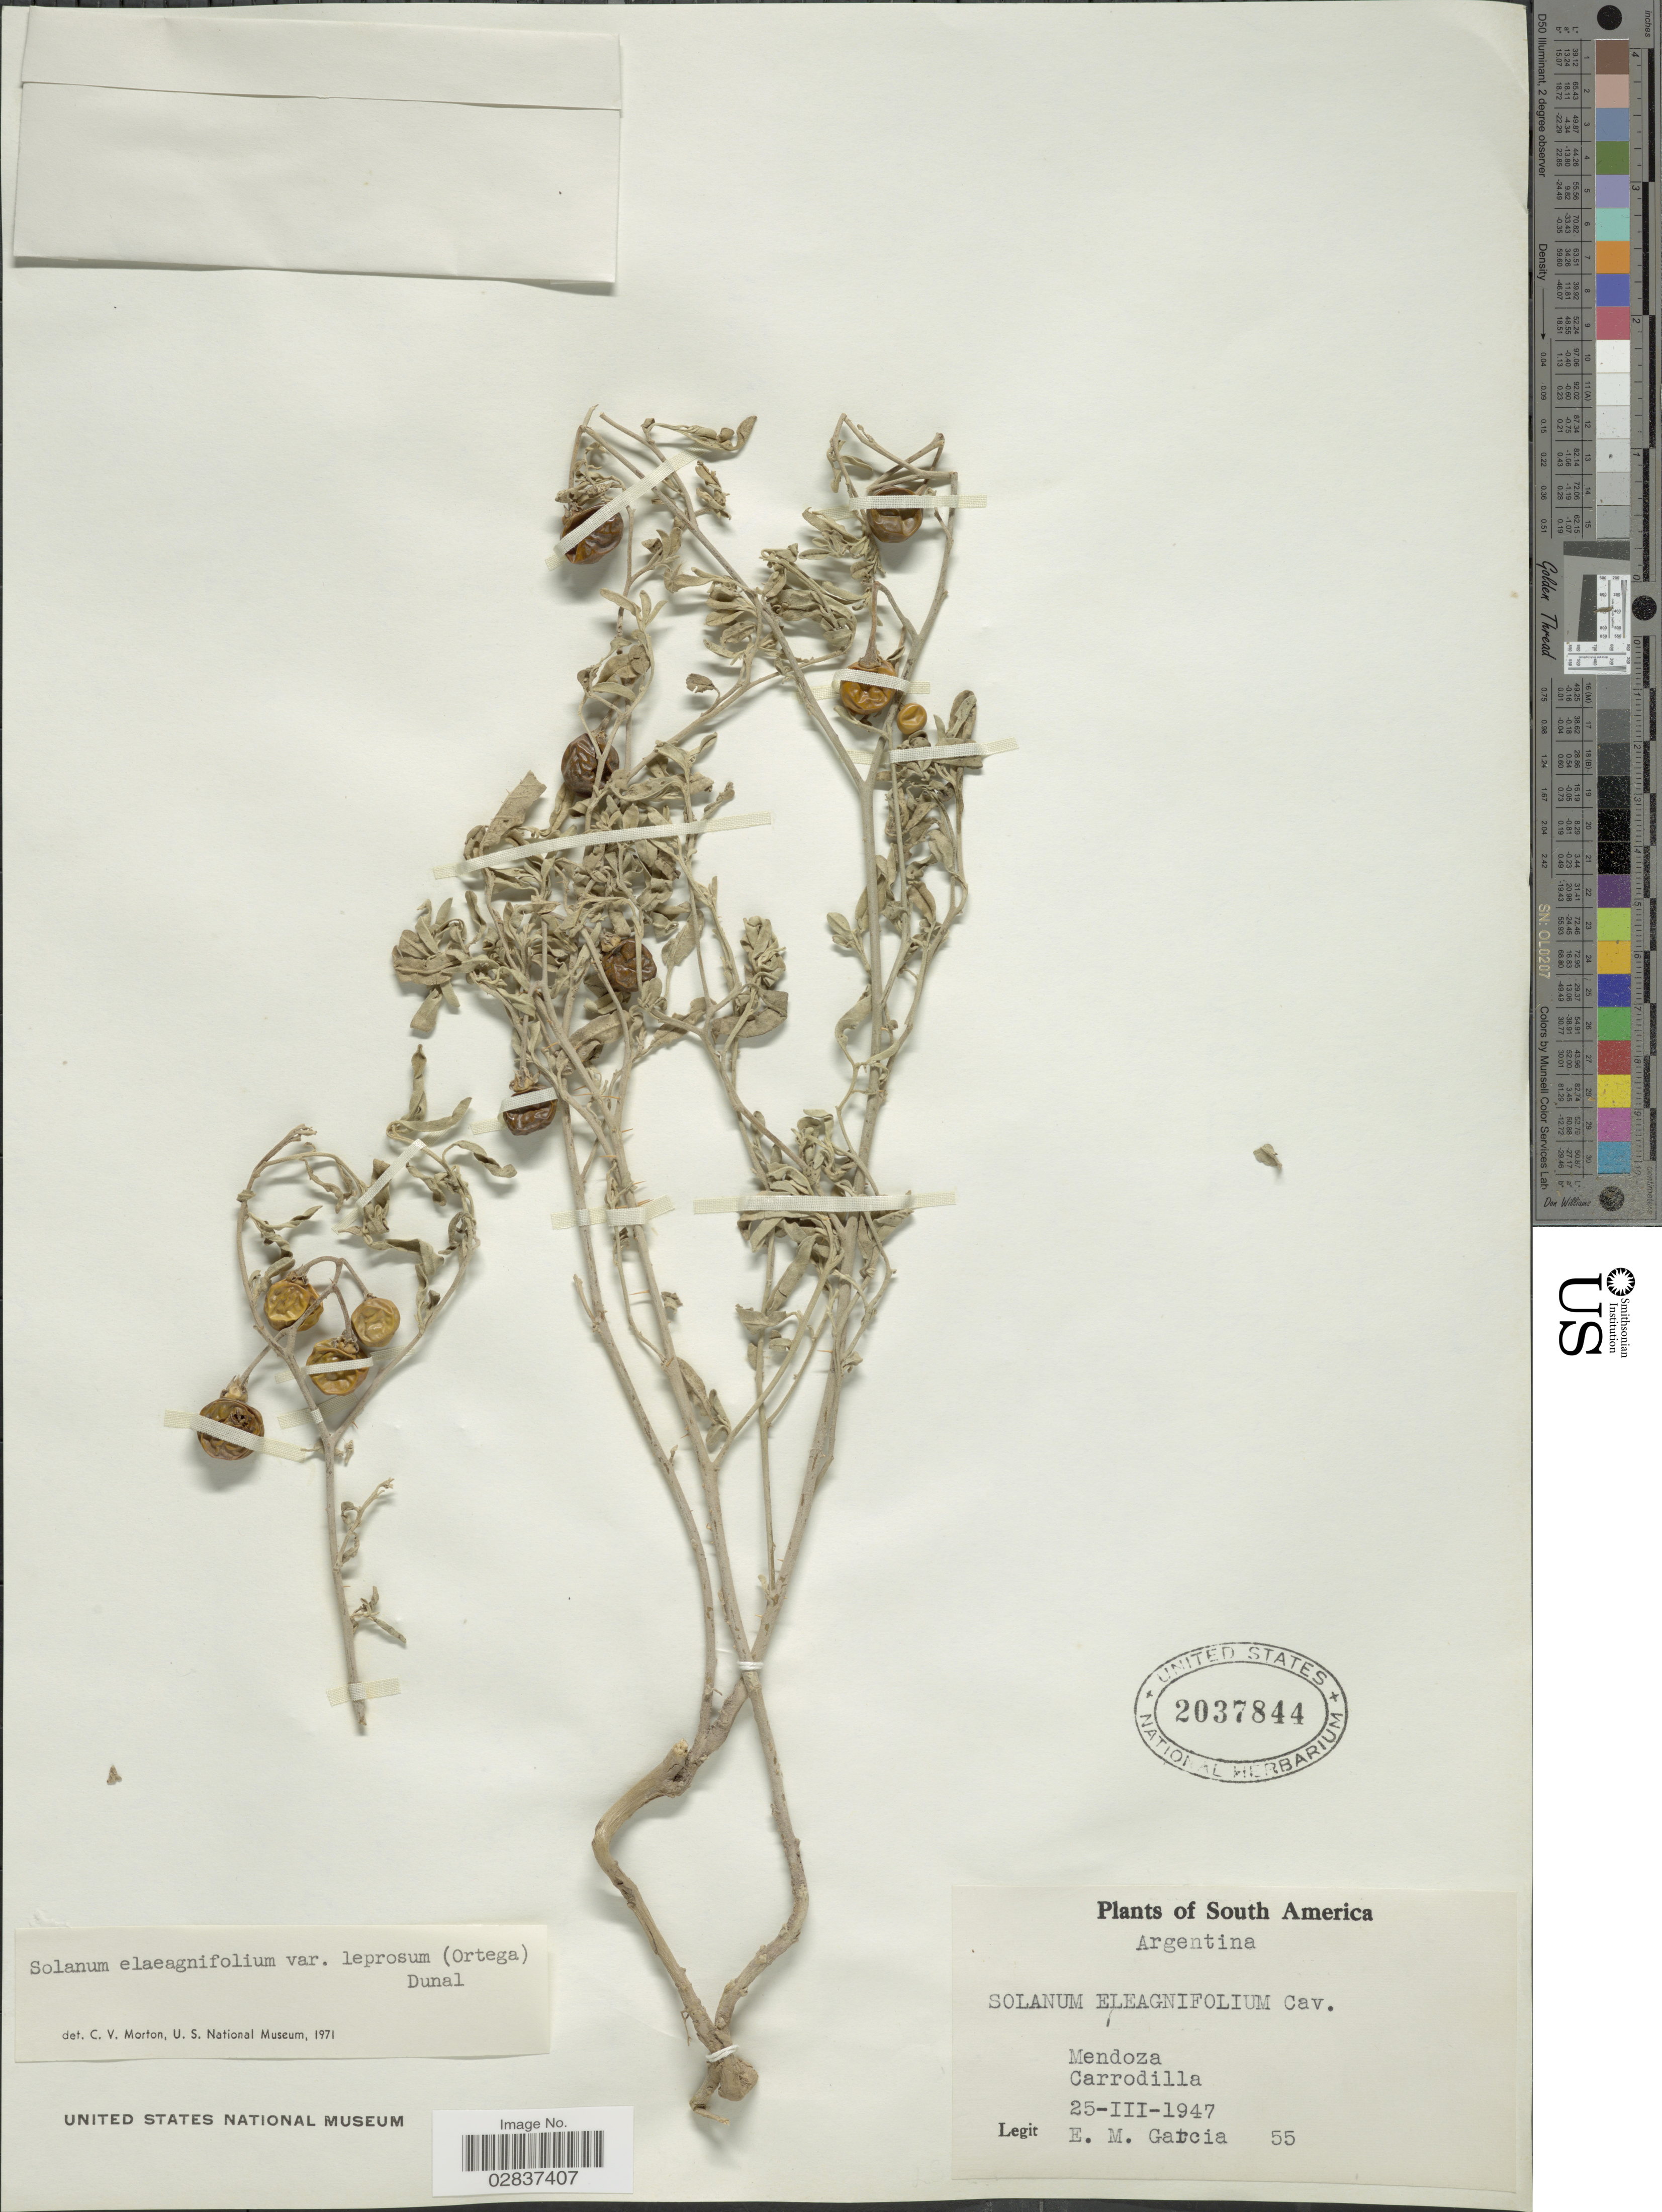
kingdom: Plantae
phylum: Tracheophyta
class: Magnoliopsida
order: Solanales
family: Solanaceae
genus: Solanum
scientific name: Solanum elaeagnifolium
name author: Cav.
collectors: E. Garcia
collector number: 55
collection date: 1947-03-25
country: Argentina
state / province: Mendoza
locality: Mendoza, Carrodilla.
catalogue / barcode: US 2037844